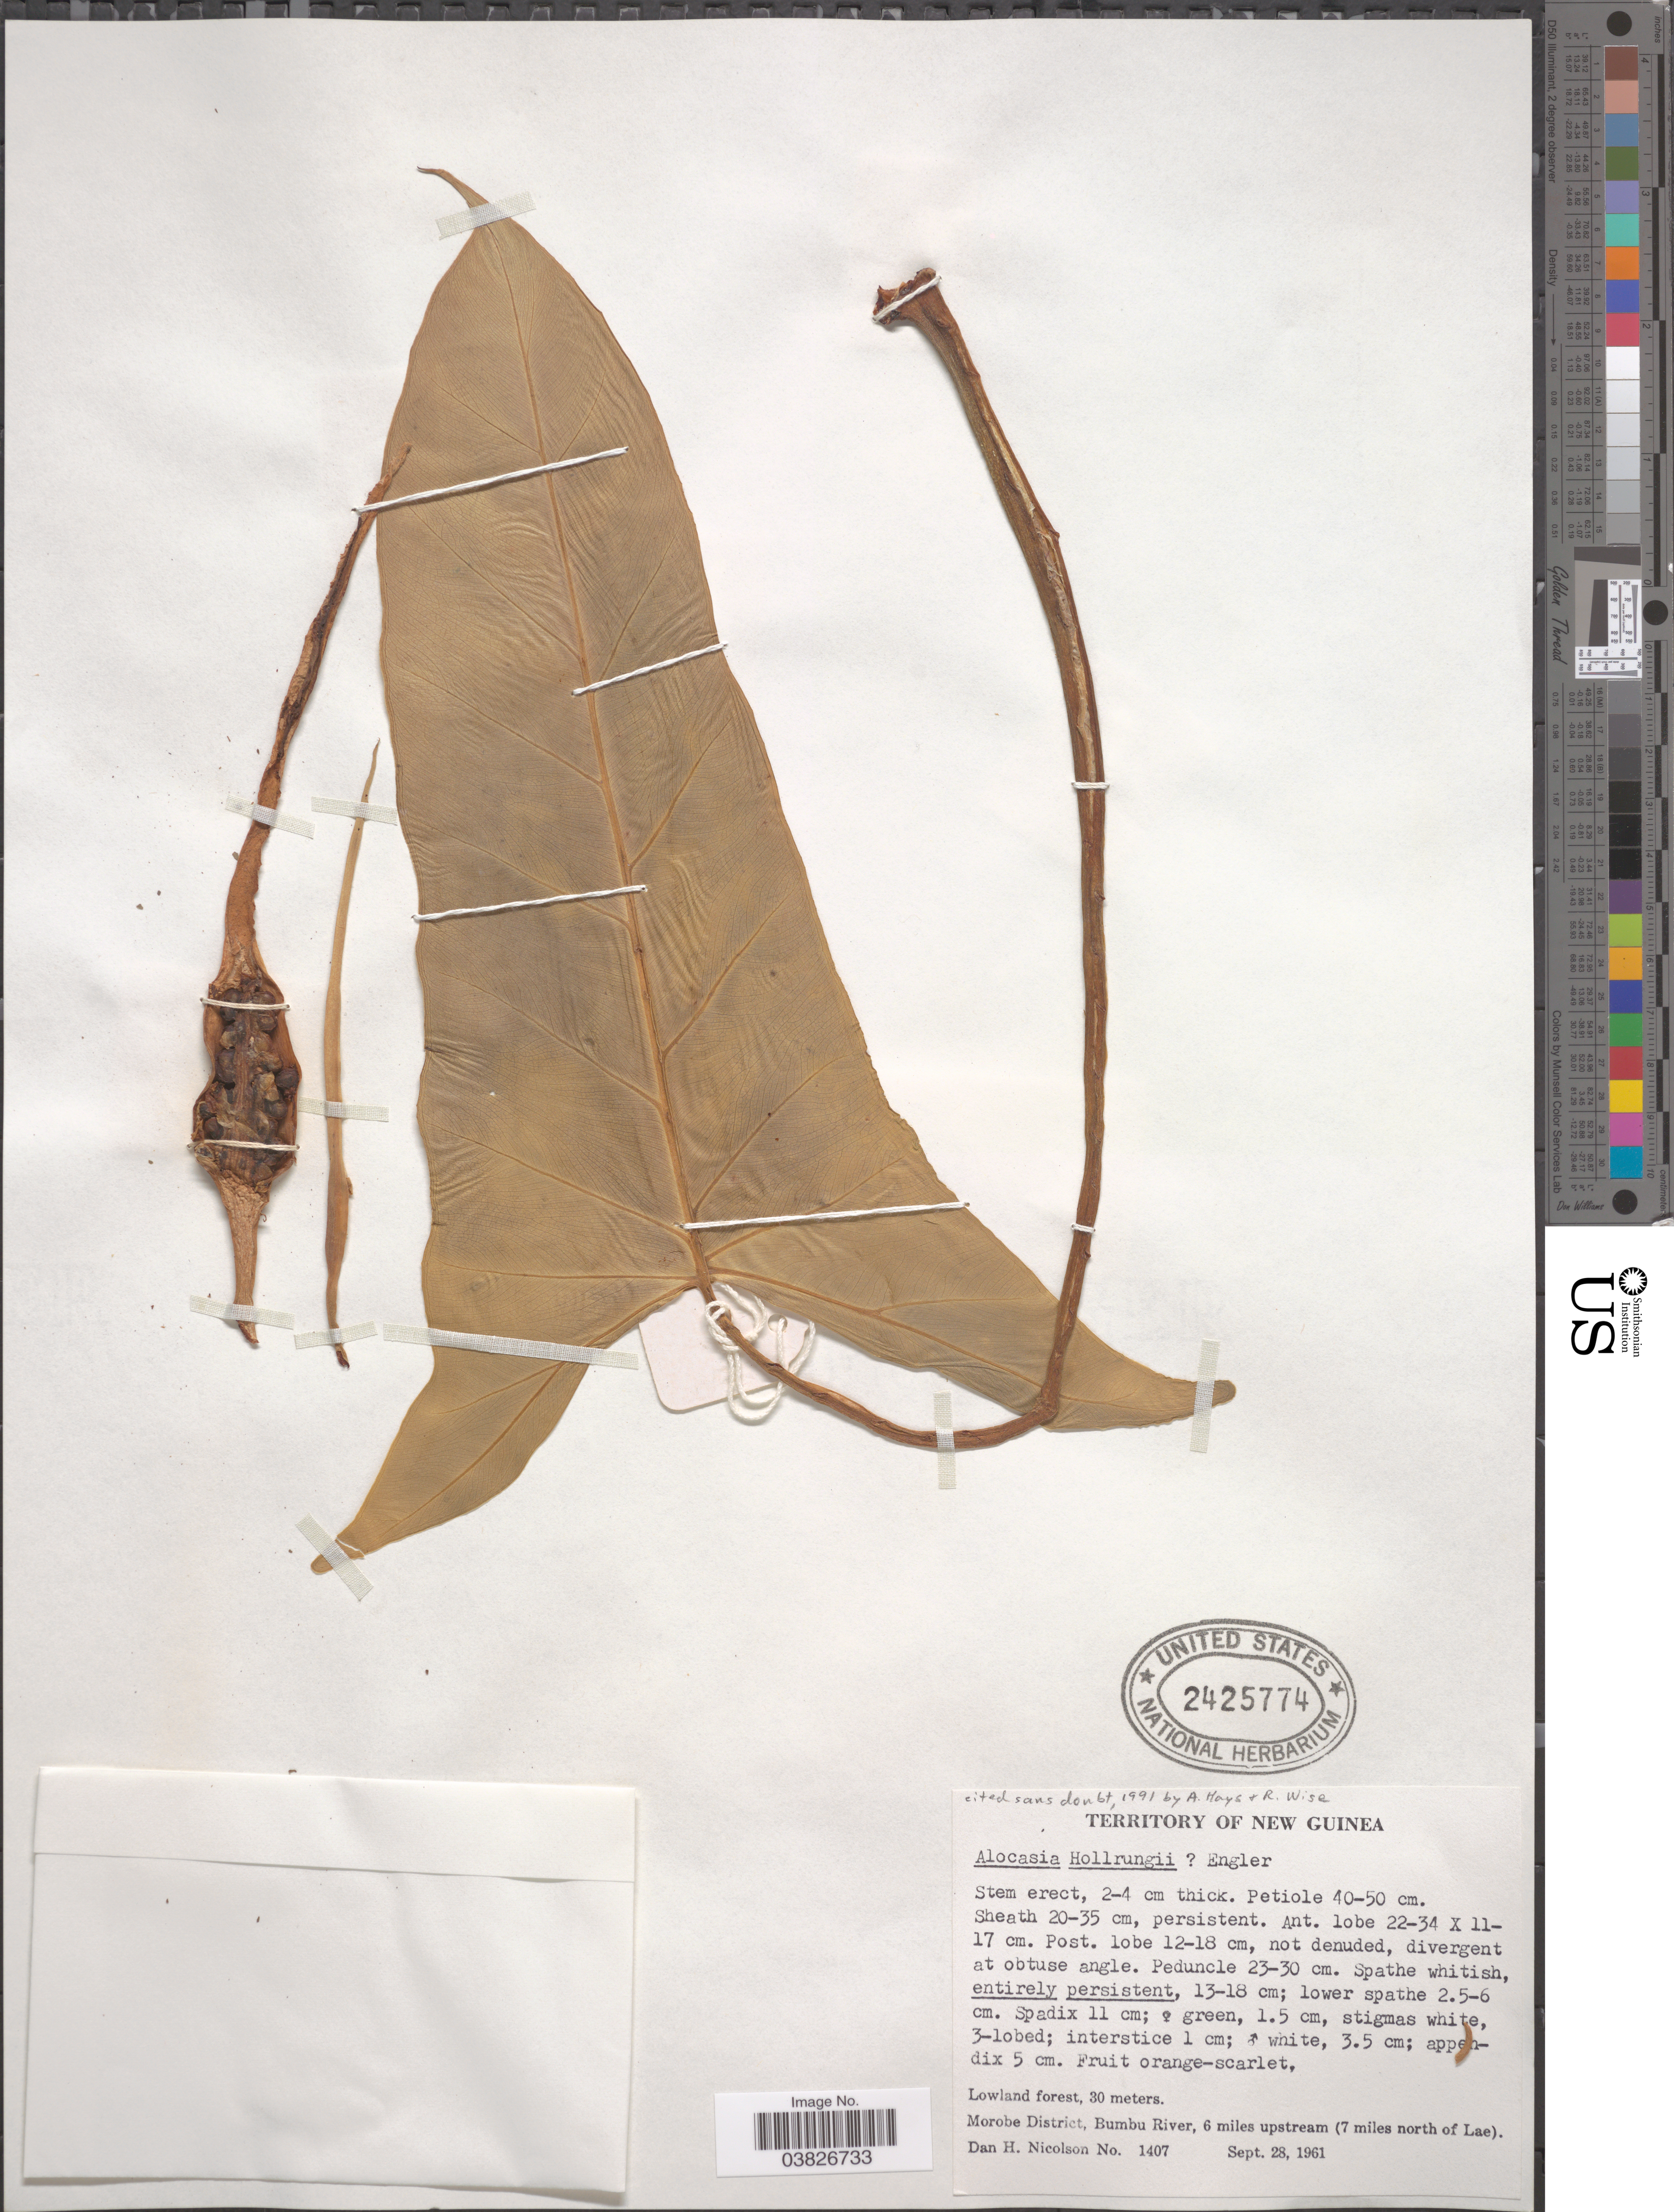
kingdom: Plantae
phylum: Tracheophyta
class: Liliopsida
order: Alismatales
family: Araceae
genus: Alocasia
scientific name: Alocasia hollrungii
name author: Endl.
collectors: D. H. Nicolson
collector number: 1407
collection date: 1961-09-28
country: Papua New Guinea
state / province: Morobe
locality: Territory of New Guinea. Lowland forest. Morobe District, Bumbu River, 6 miles upstream (7 miles north of Lae).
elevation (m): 30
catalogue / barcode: US 2425774